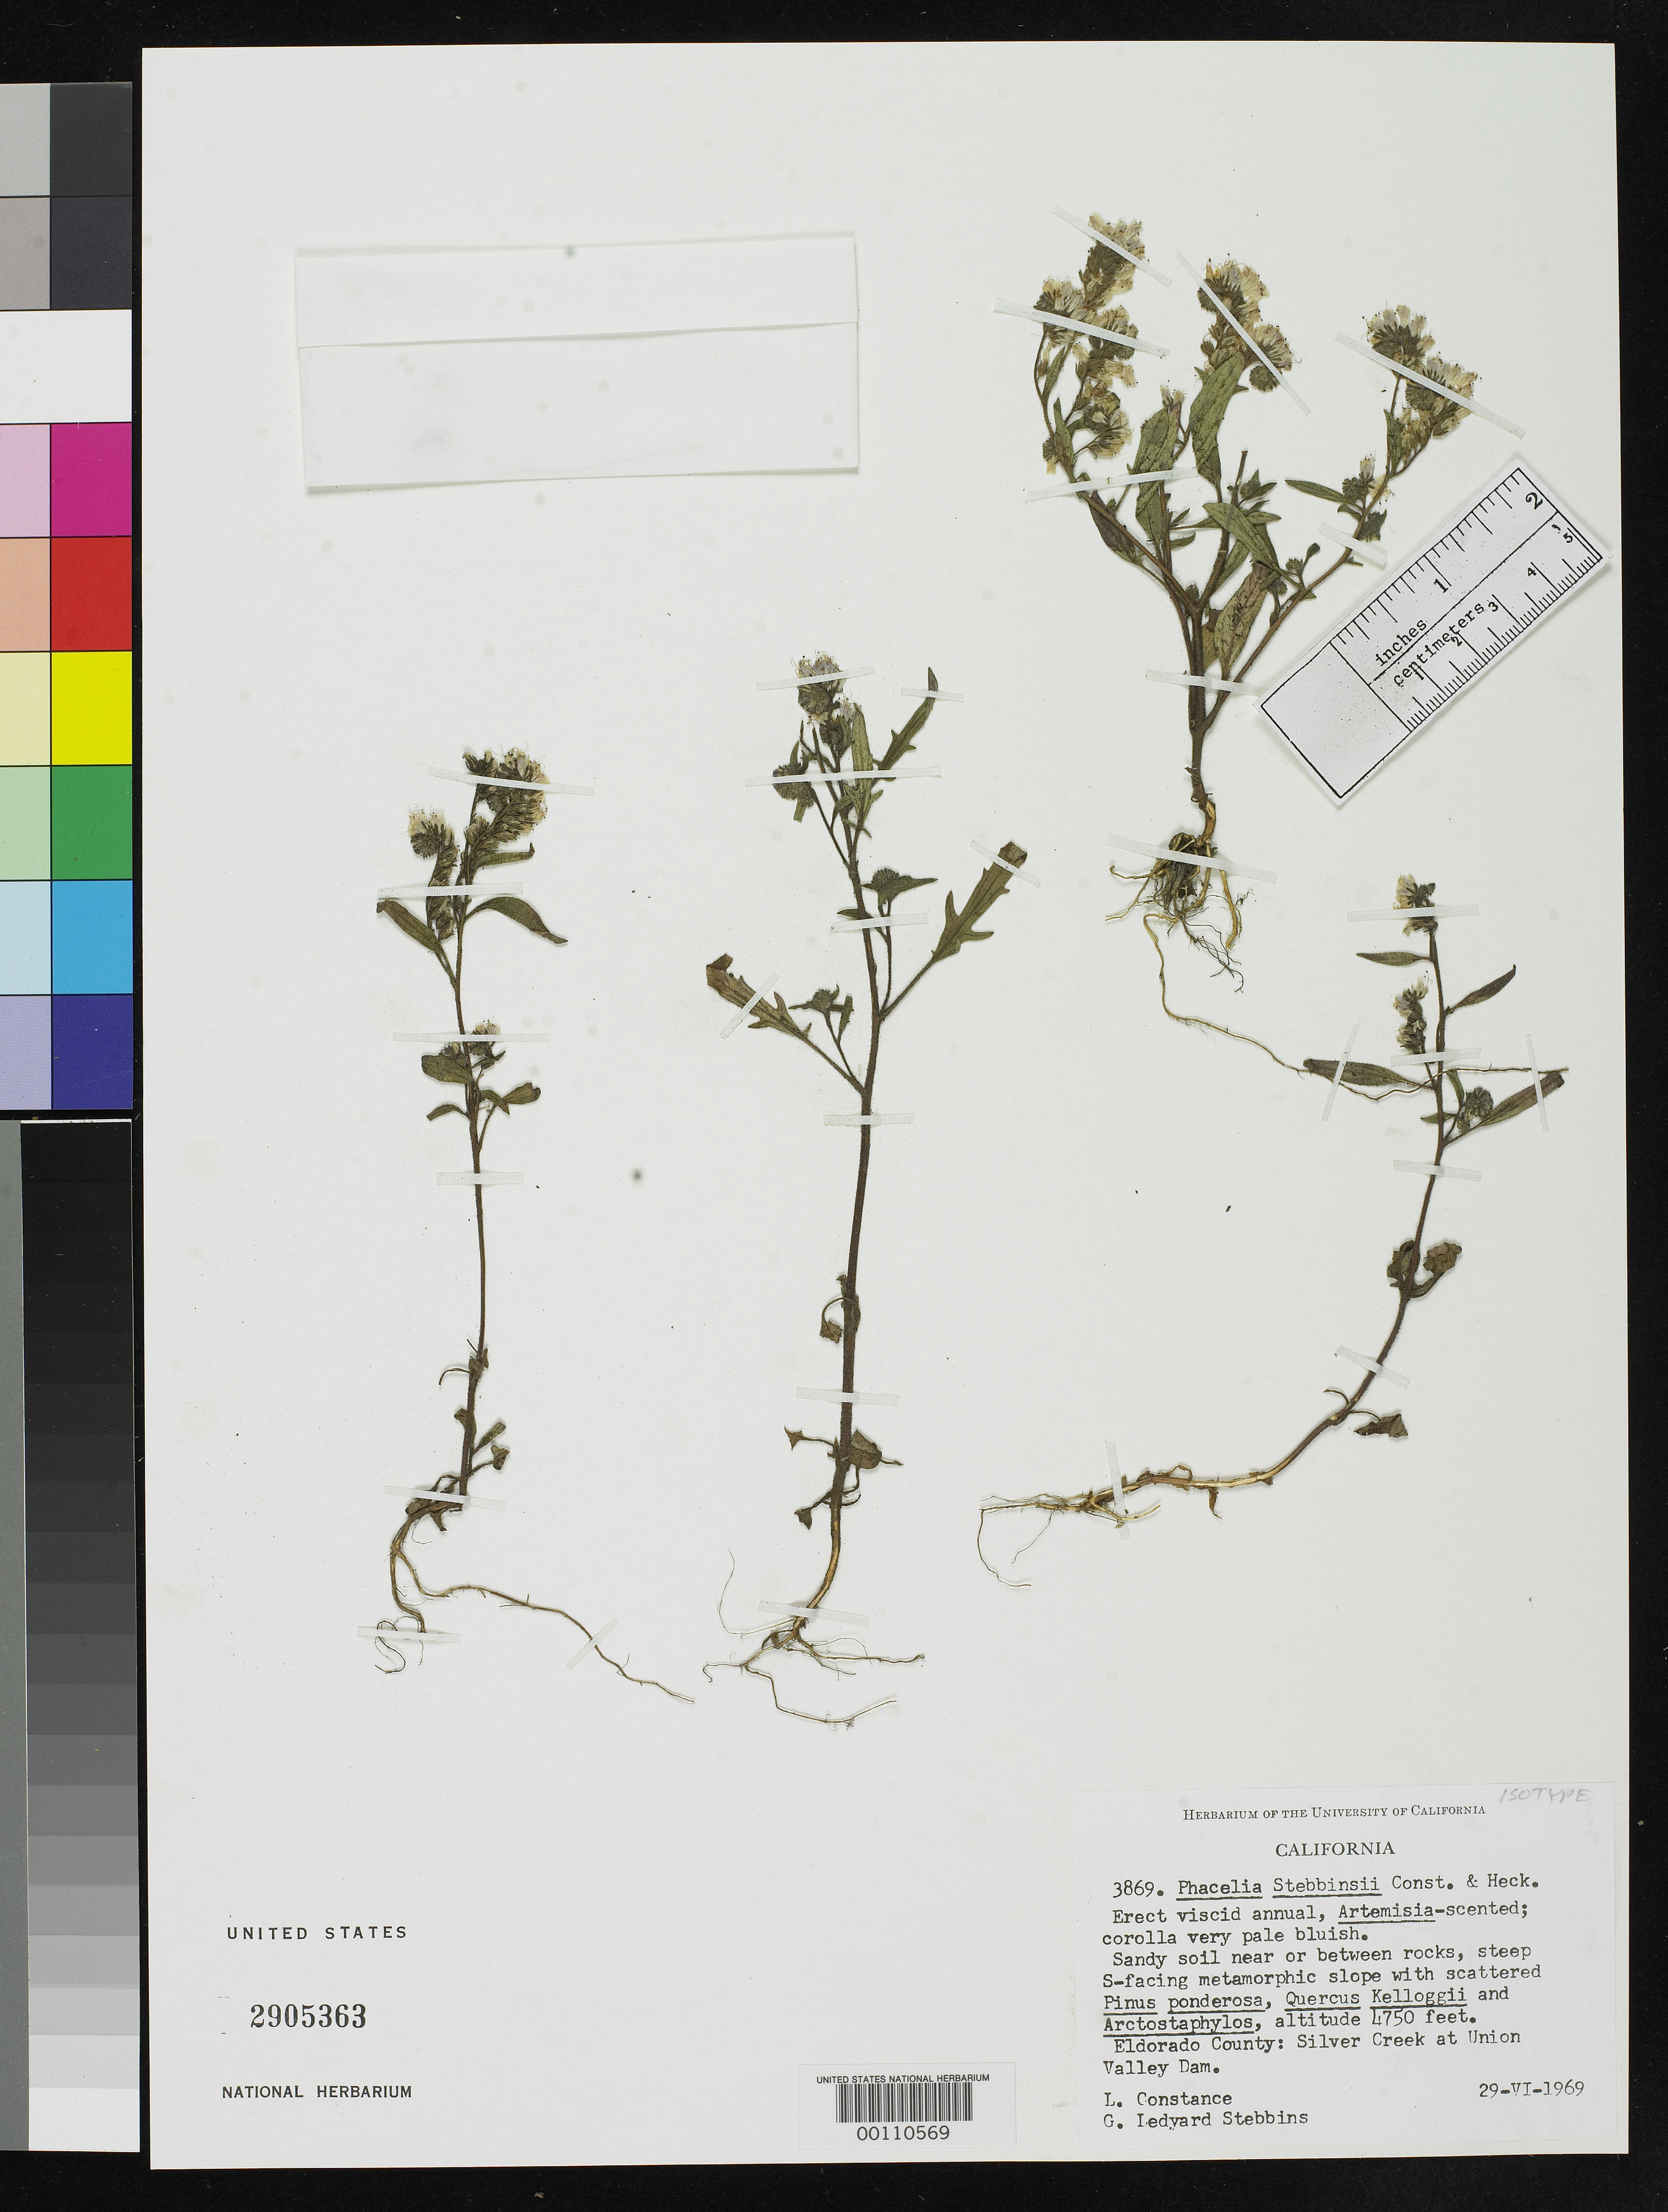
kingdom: Plantae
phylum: Tracheophyta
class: Magnoliopsida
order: Boraginales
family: Hydrophyllaceae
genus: Phacelia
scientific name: Phacelia stebbinsii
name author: Constance & Heckard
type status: Isotype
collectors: L. Constance & L. R. Heckard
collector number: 3869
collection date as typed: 29 Jun 1969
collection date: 1969-06-29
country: United States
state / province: California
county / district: El Dorado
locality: Silver Creek at Union Valley Dam; alt. 4750 ft.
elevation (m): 1448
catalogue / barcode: US 2905363